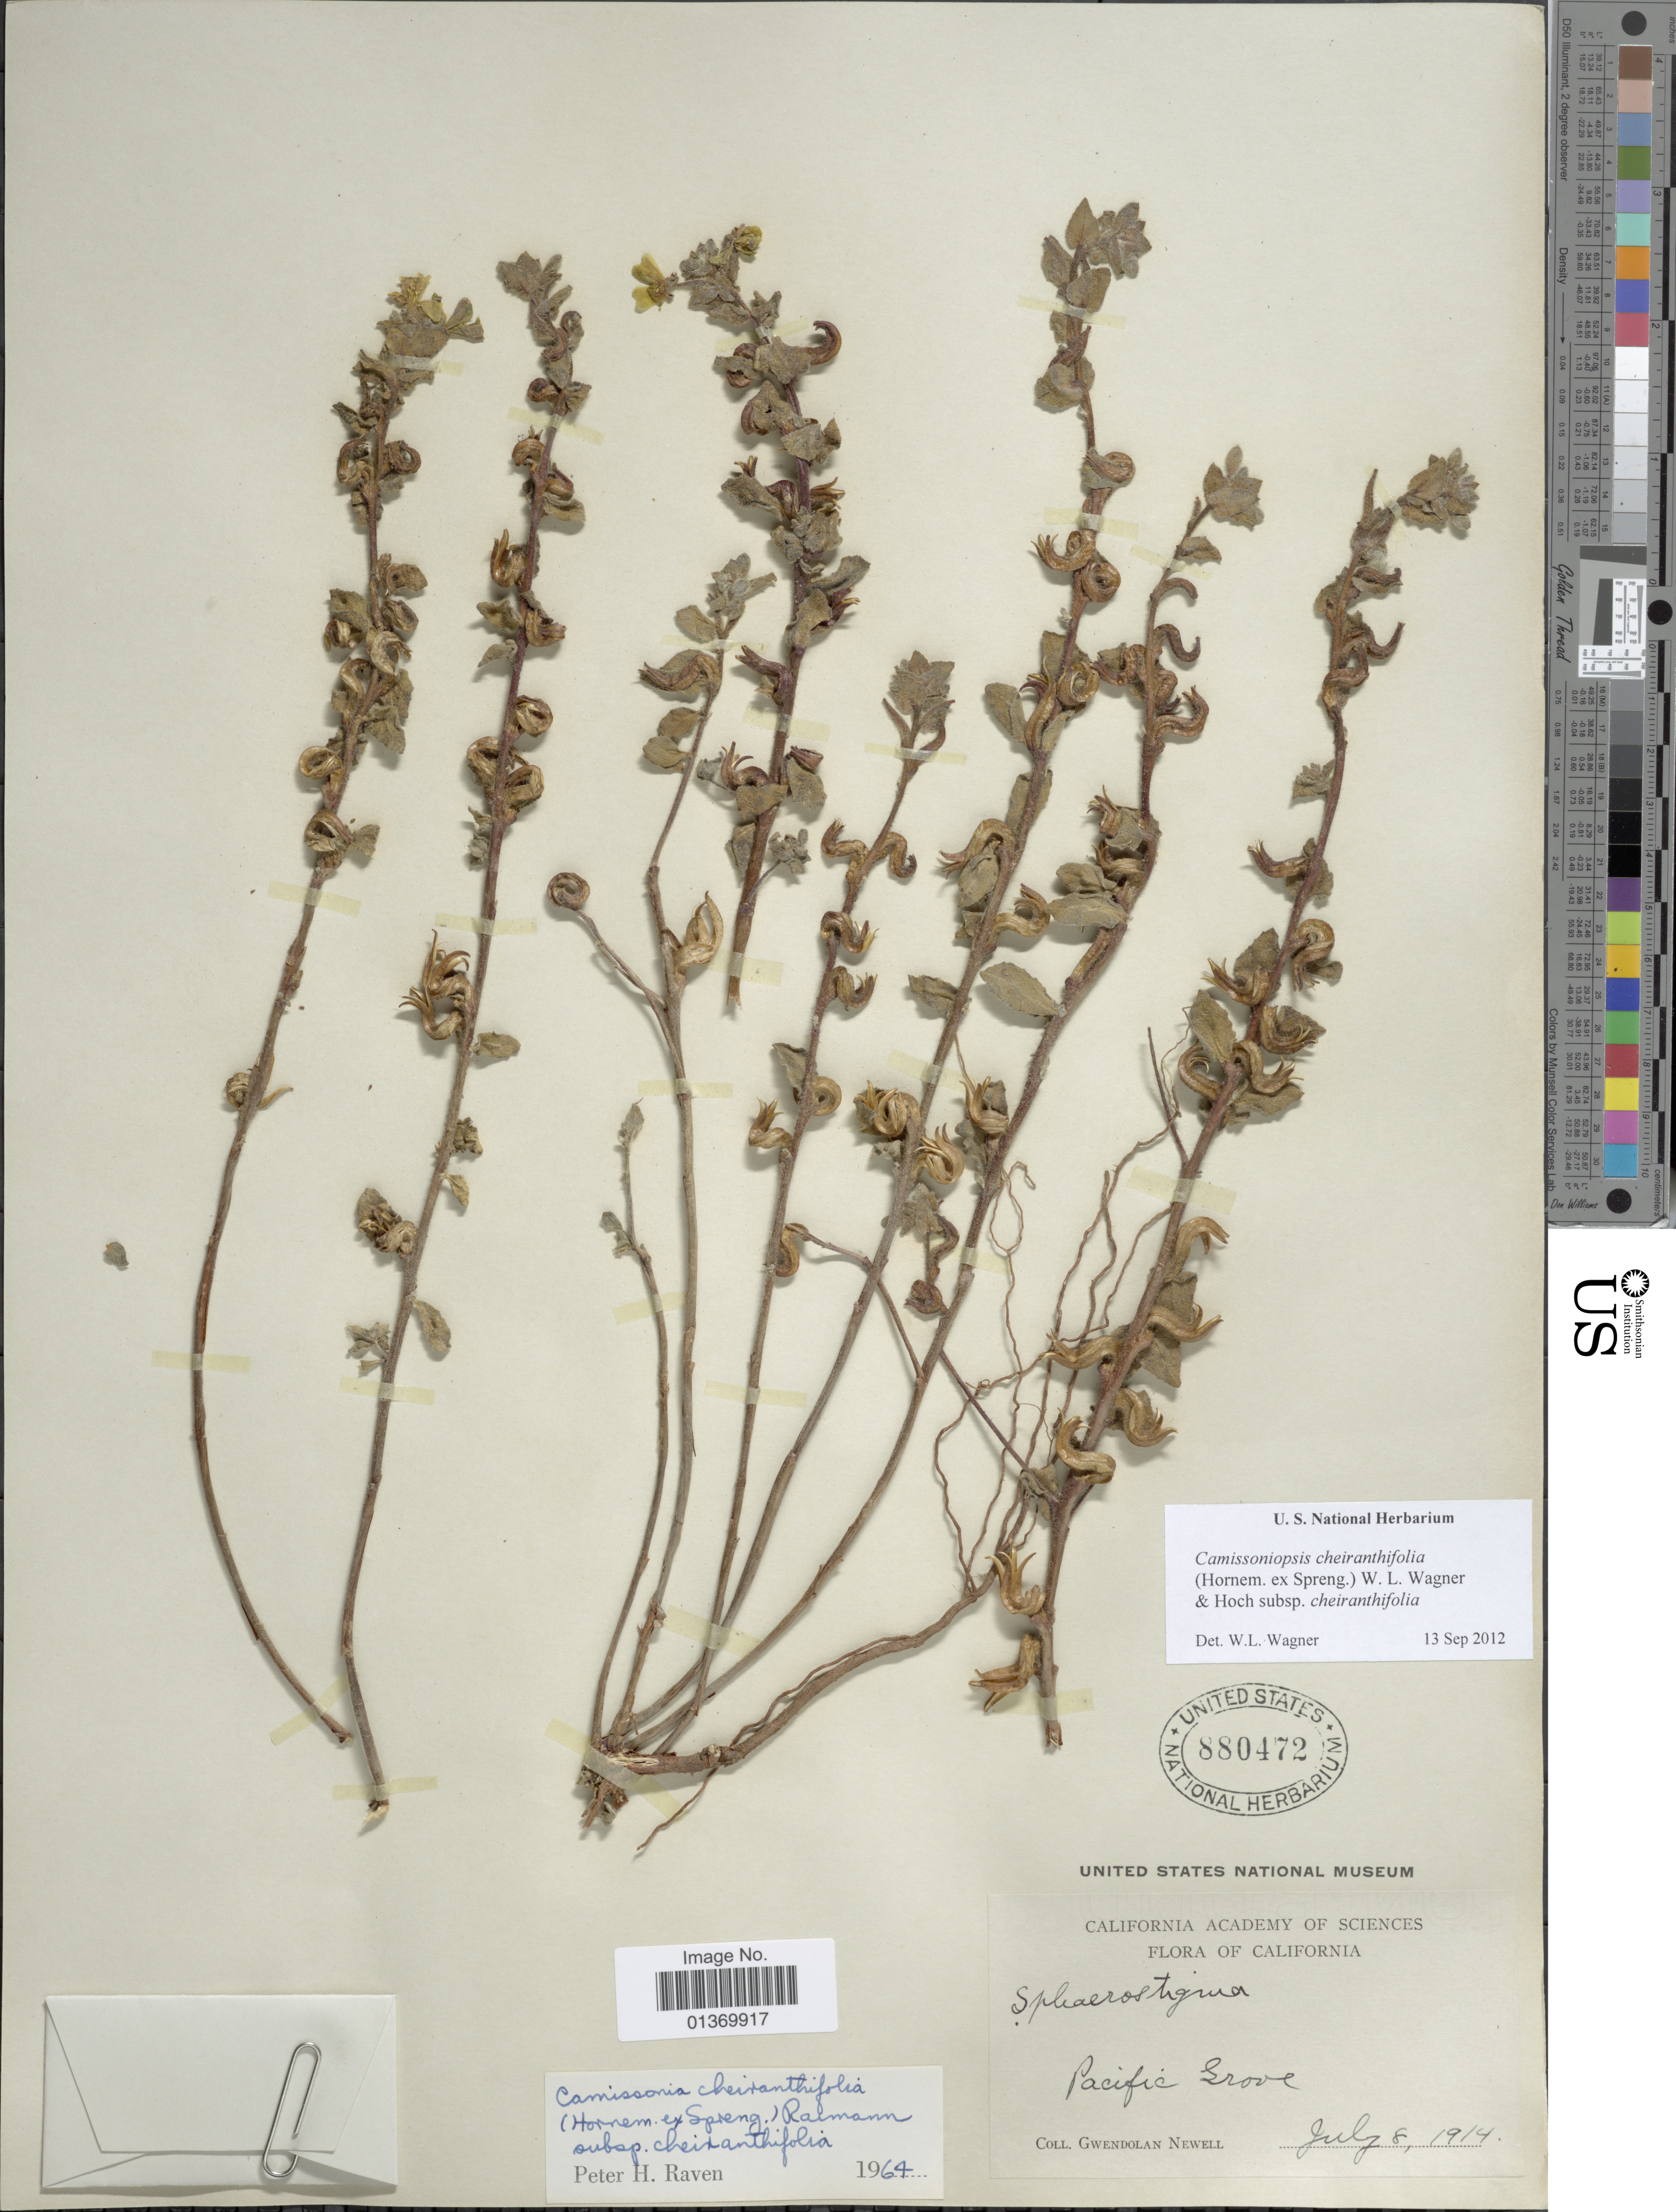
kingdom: Plantae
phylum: Tracheophyta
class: Magnoliopsida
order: Myrtales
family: Onagraceae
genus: Camissoniopsis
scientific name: Camissoniopsis cheiranthifolia subsp. cheiranthifolia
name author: (Hornem. ex Spreng.) W.L. Wagner & Hoch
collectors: G. Newell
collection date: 1914-07-08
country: United States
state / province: California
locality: Pacific Grove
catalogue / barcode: US 880472